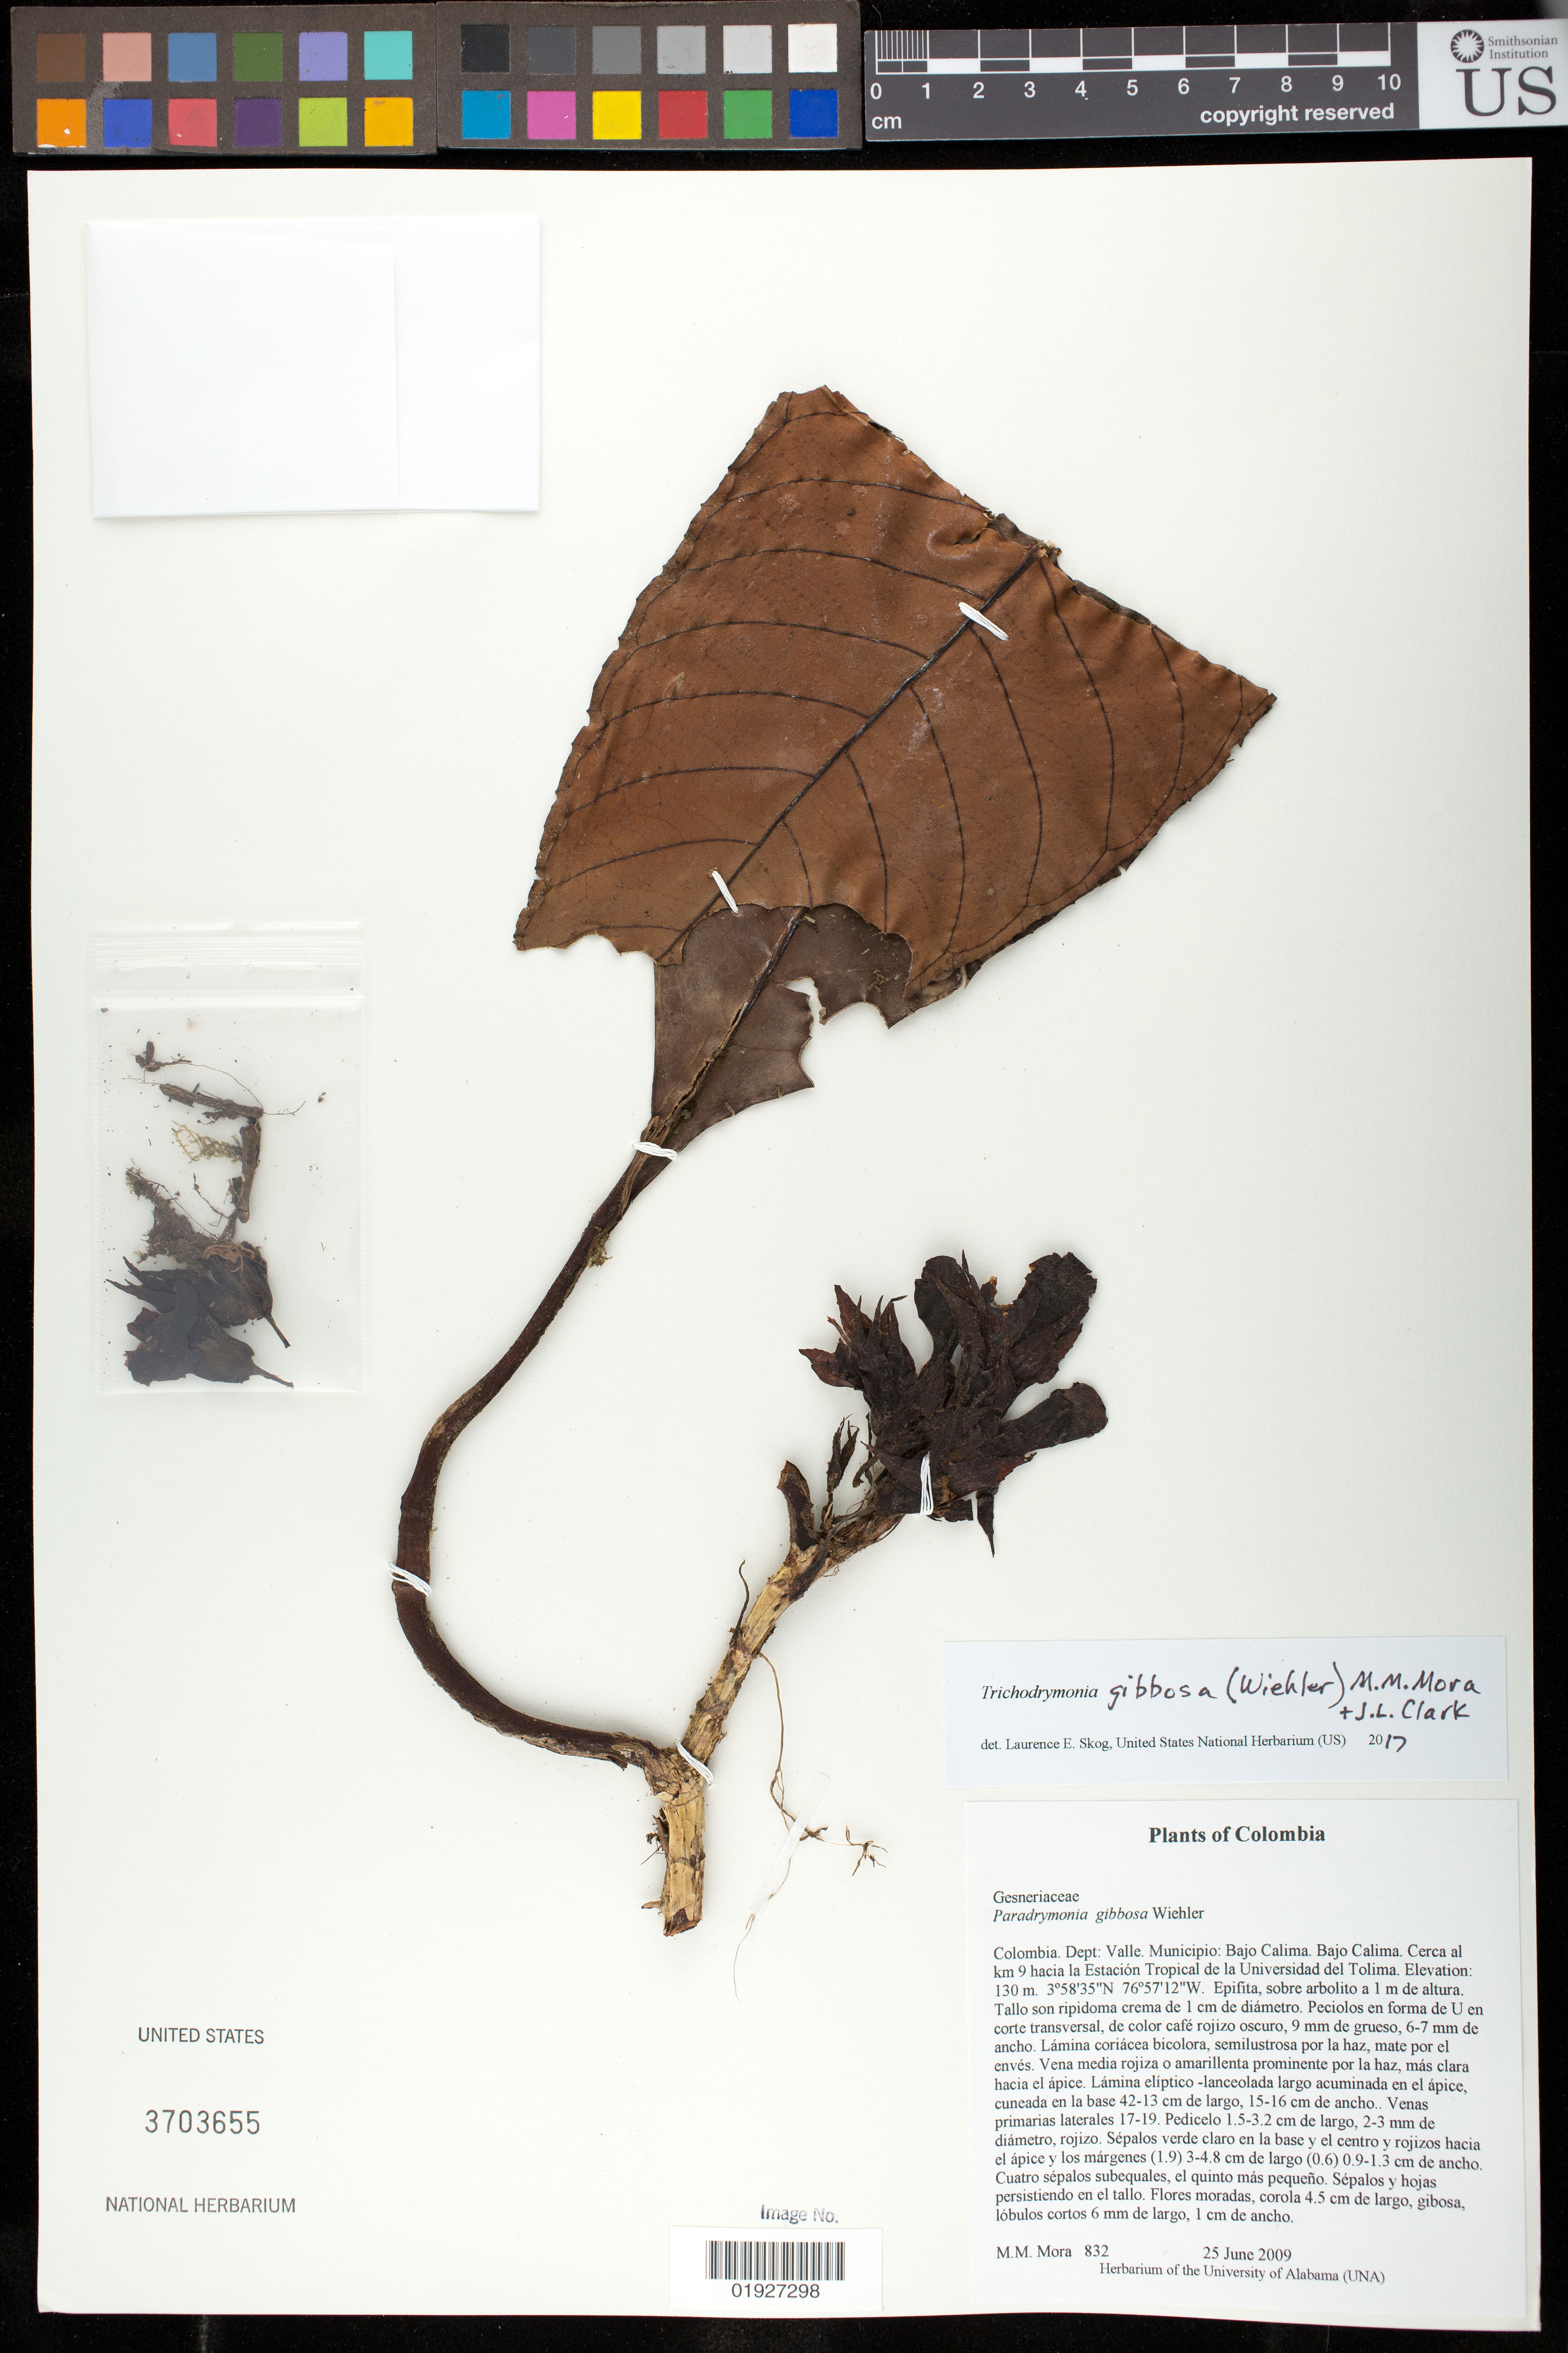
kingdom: Plantae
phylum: Tracheophyta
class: Magnoliopsida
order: Lamiales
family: Gesneriaceae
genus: Trichodrymonia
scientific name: Trichodrymonia gibbosa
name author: (Wiehler) M.M. Mora & J.L. Clark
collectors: M. M. Mora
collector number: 832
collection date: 2009-06-25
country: Colombia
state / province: Valle del Cauca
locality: Bajo Calima Canton. Bajo Calima. Cerca al km 9 hacia la Estacion Tropical de la Universidad del Tolima.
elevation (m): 130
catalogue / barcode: US 3703655